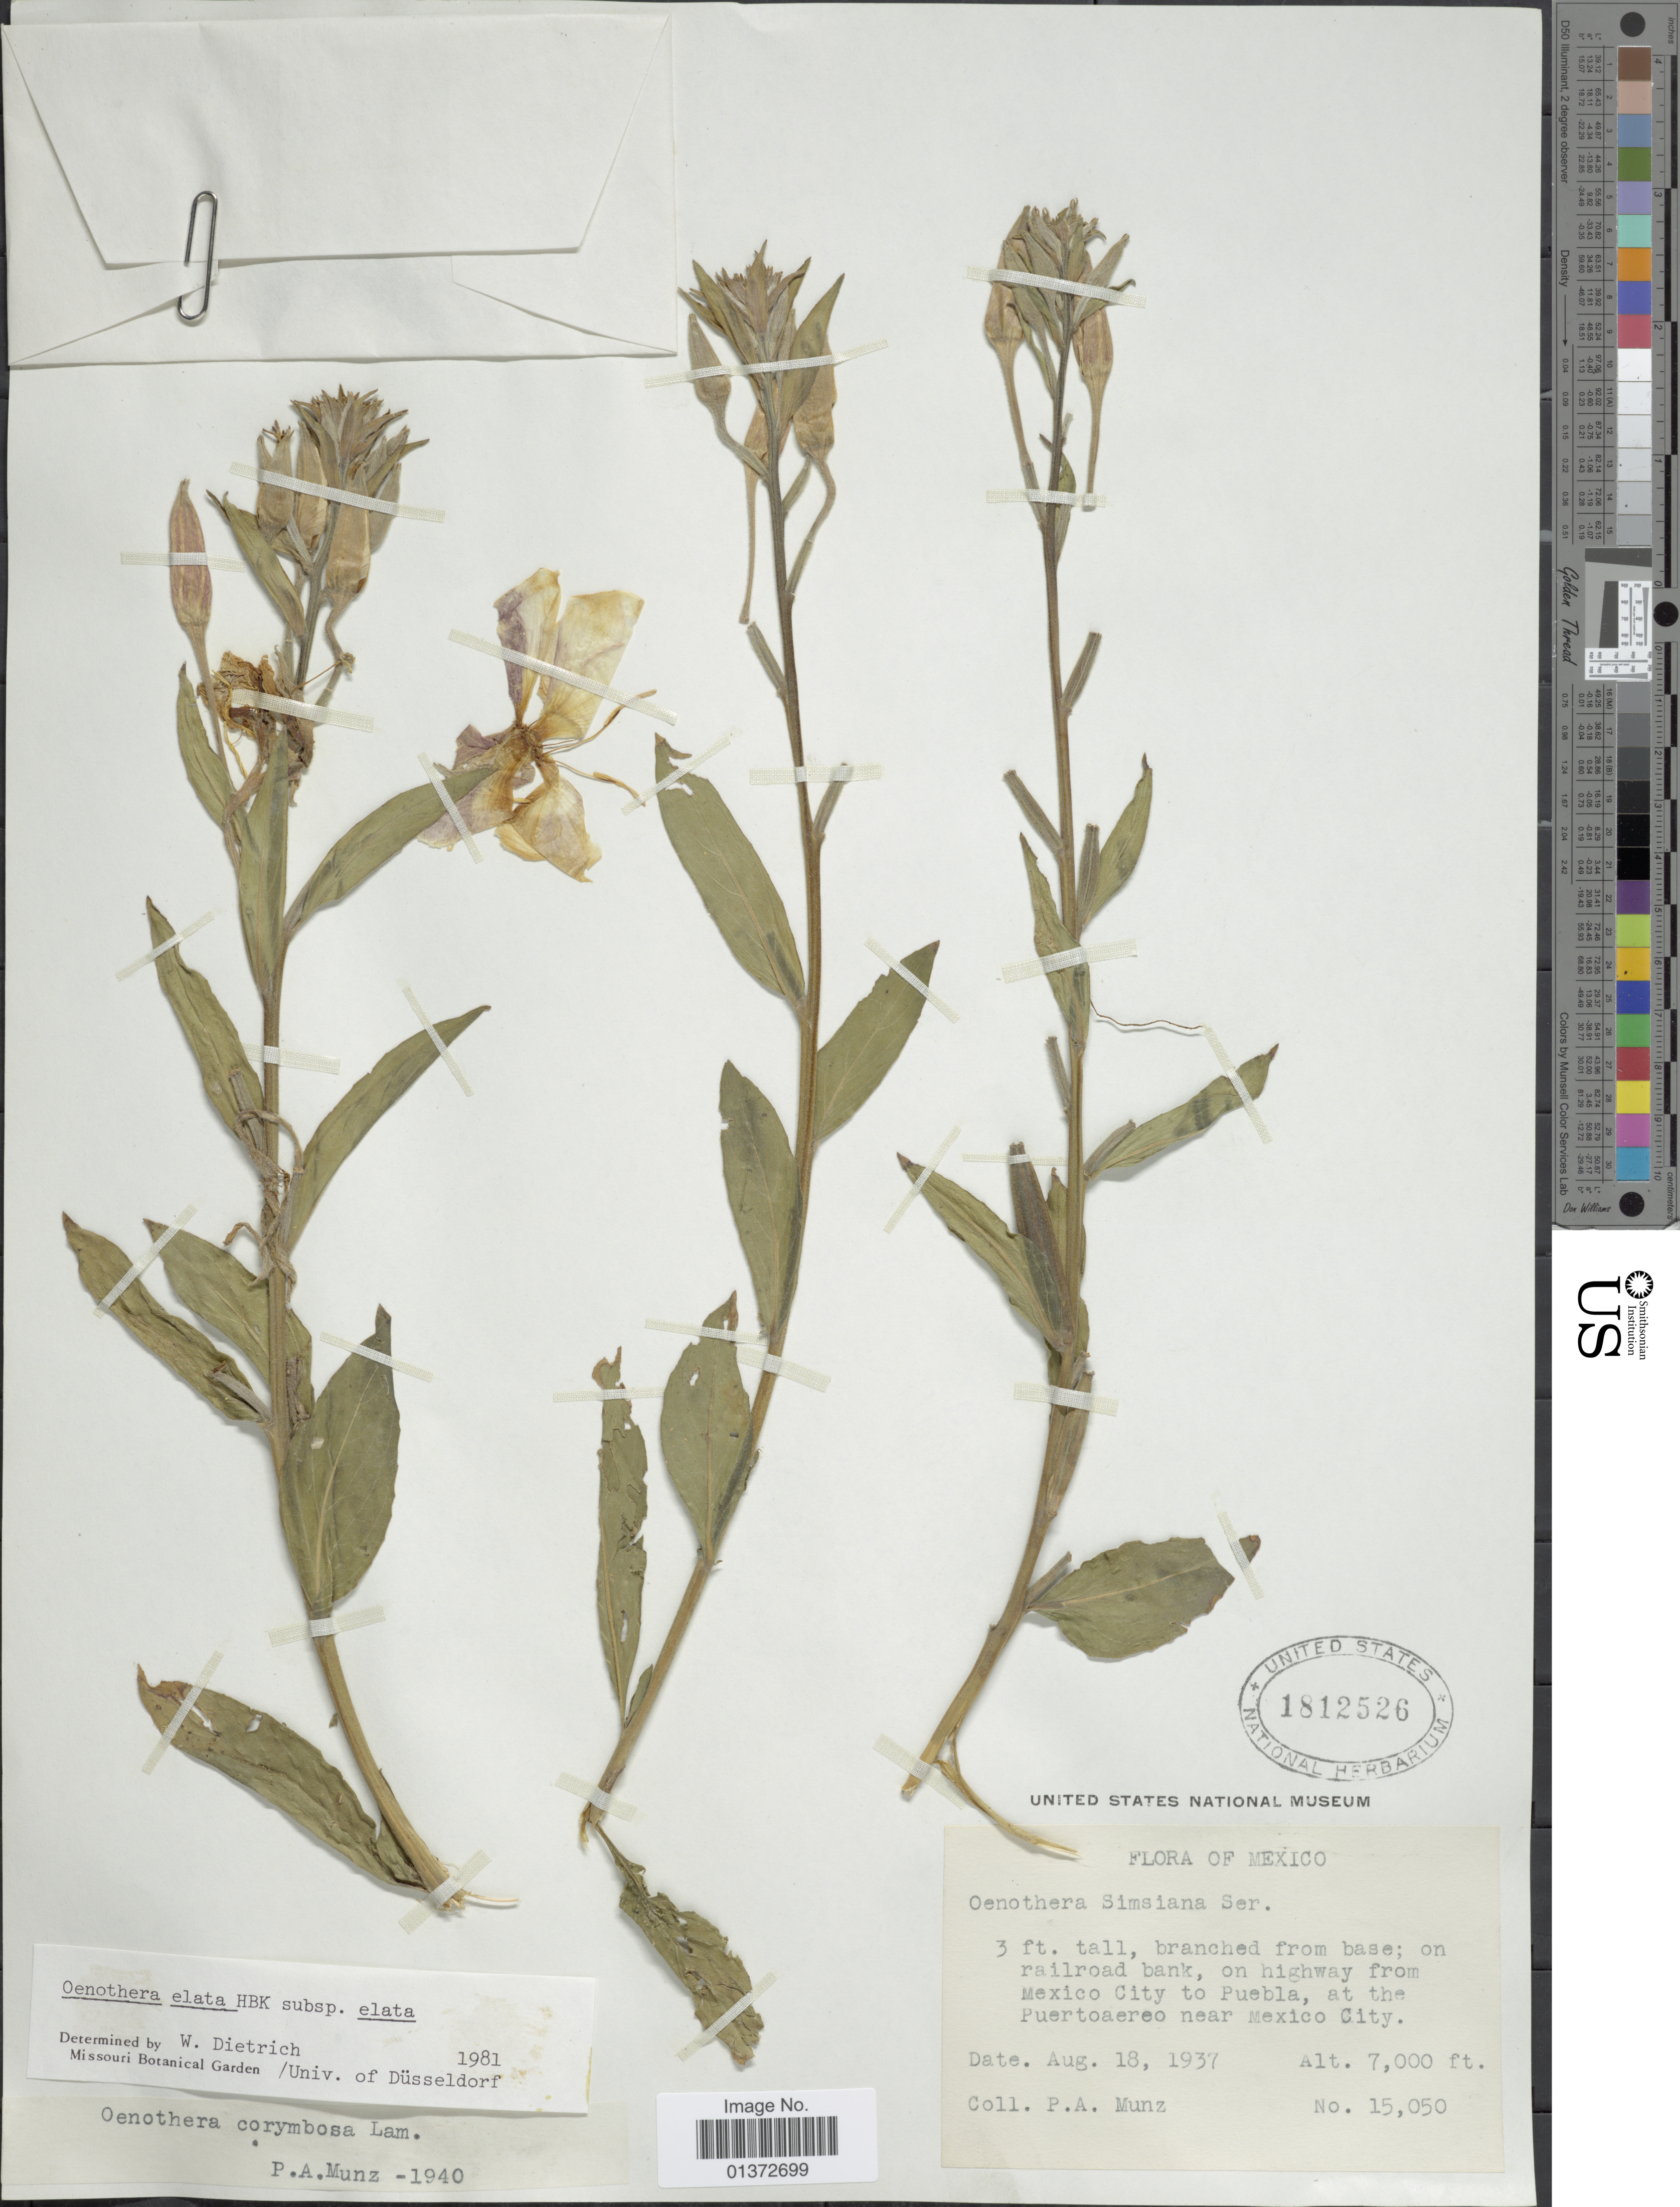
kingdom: Plantae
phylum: Tracheophyta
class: Magnoliopsida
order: Myrtales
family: Onagraceae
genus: Oenothera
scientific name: Oenothera elata subsp. elata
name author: Kunth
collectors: P. A. Munz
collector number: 15050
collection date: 1937-08-18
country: Mexico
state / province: Puebla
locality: On railroad bank, on highway from Mexico City to Puebla, at the Puertoaereo near Mexico City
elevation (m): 2134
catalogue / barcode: US 1812526